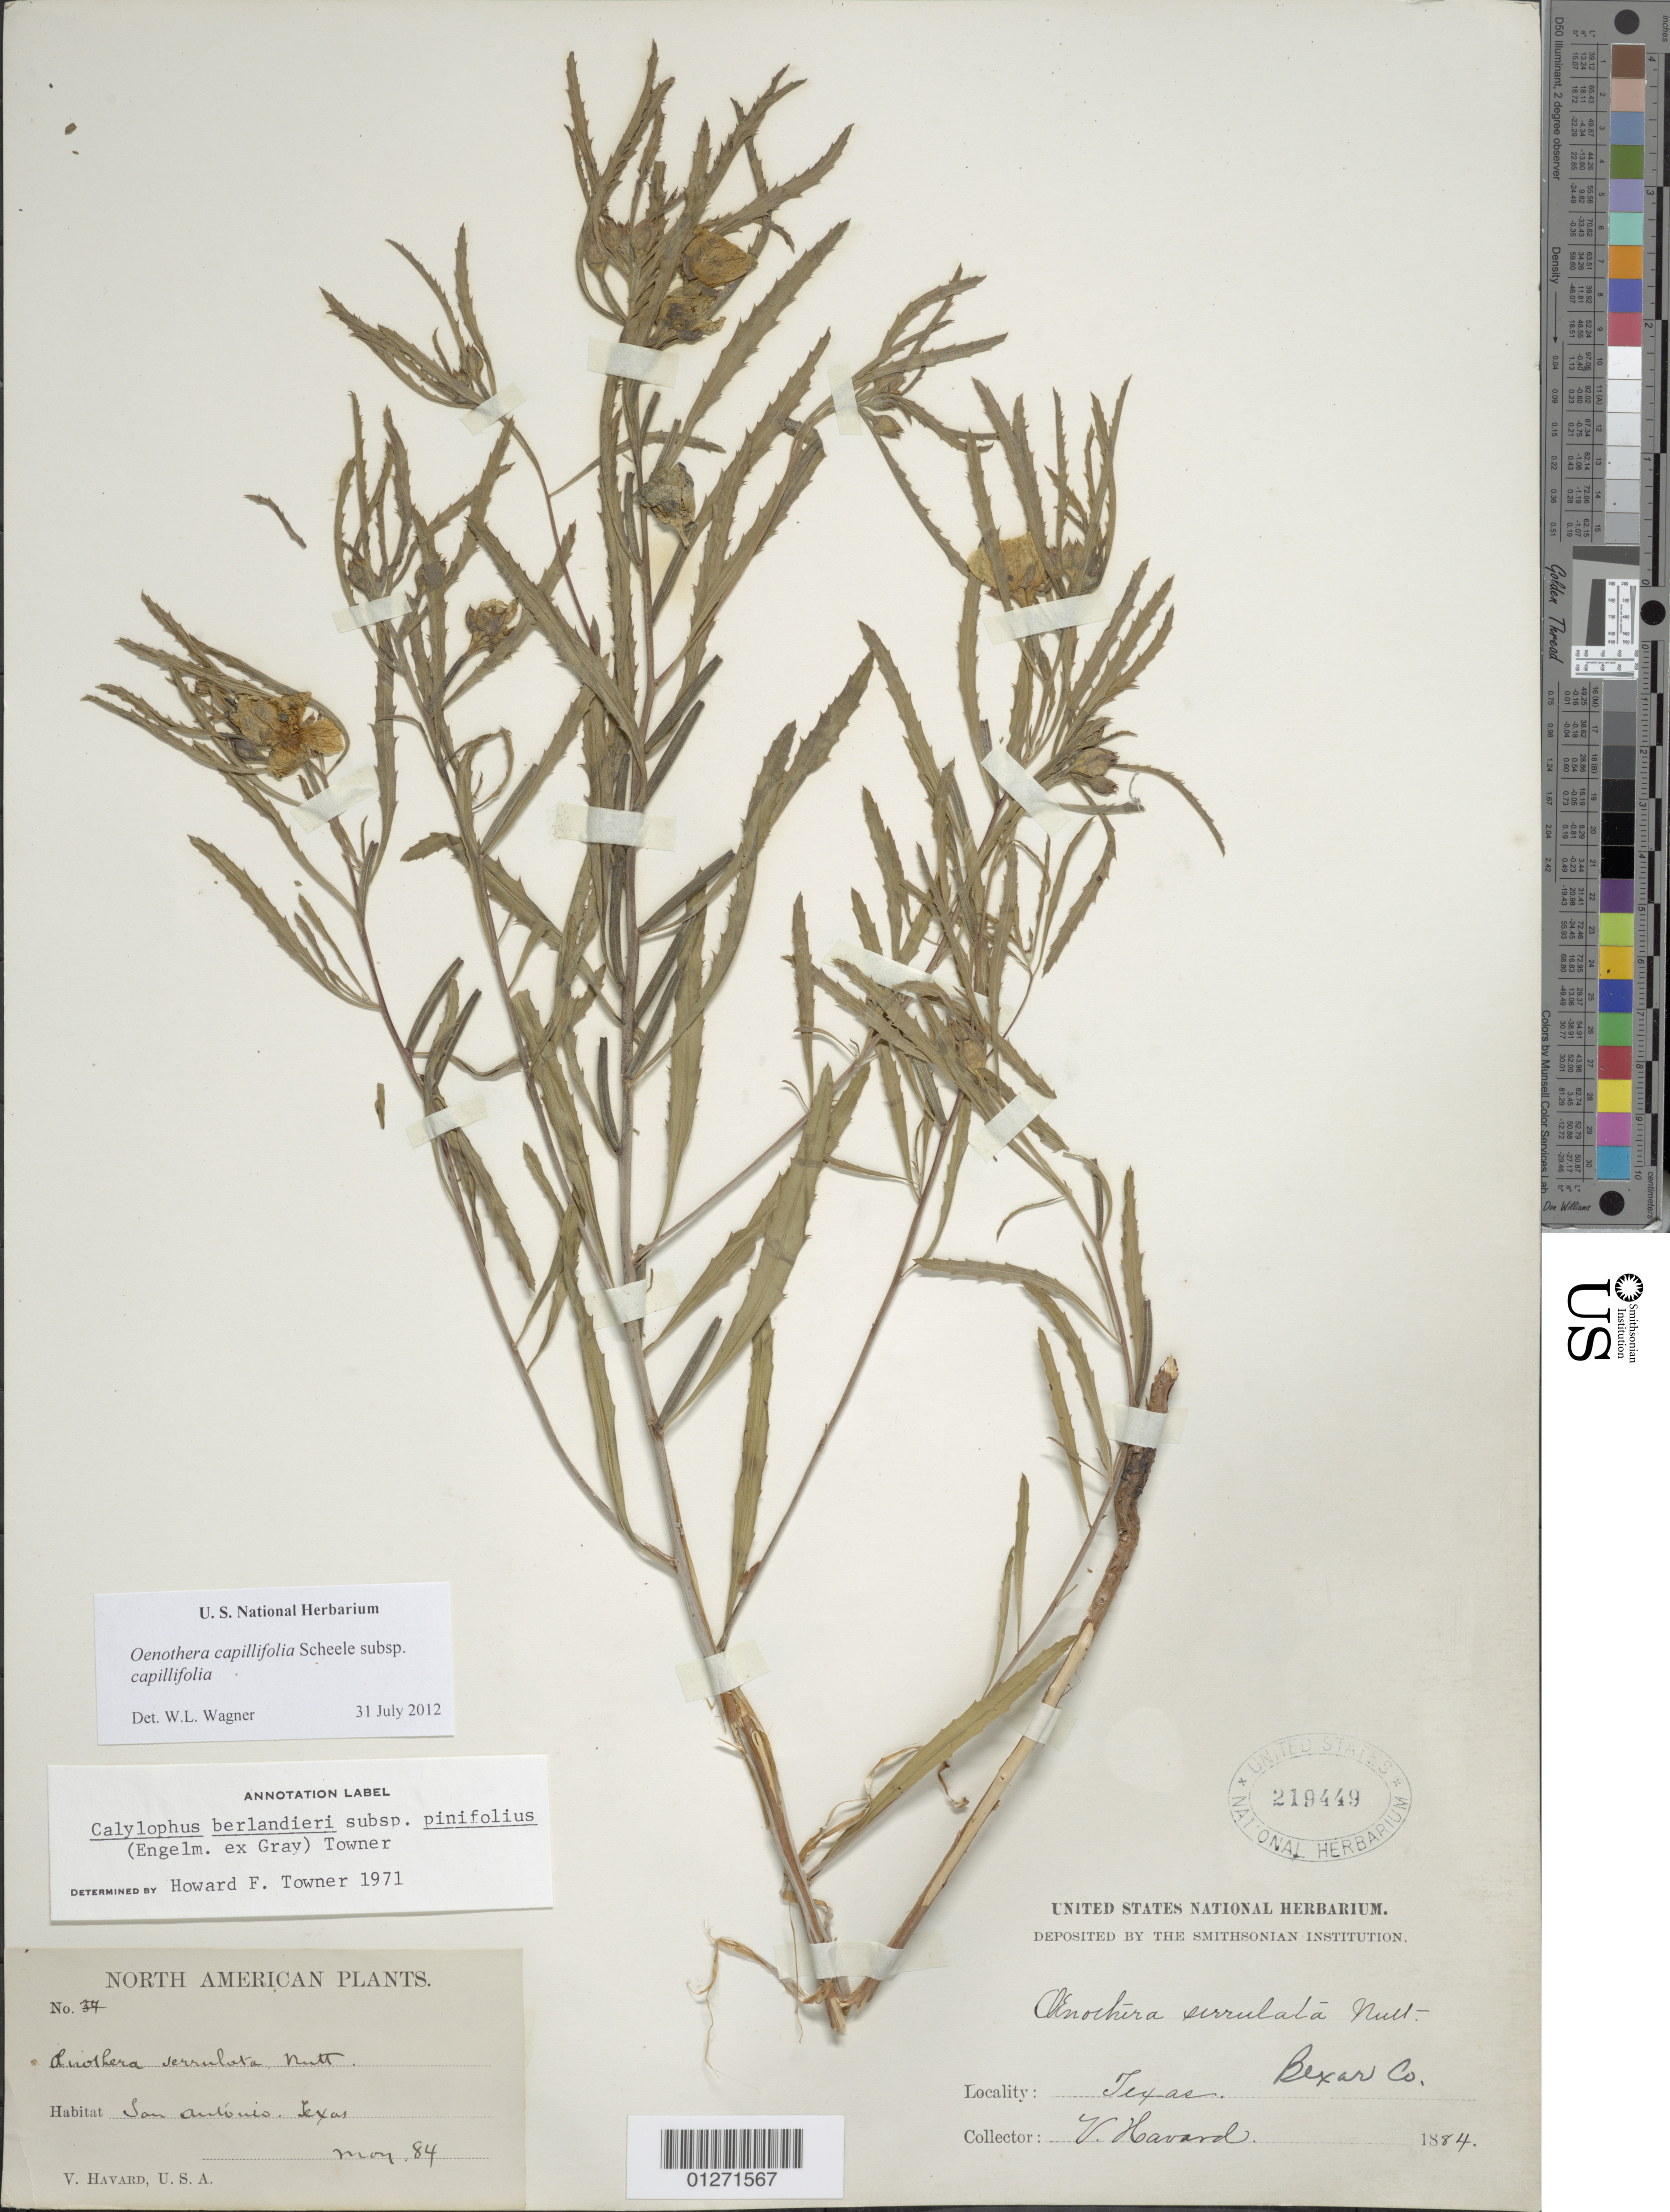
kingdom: Plantae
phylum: Tracheophyta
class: Magnoliopsida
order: Myrtales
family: Onagraceae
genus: Oenothera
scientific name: Oenothera capillifolia subsp. capillifolia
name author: Scheele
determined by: Wagner, W. L., (BOT), Smithsonian Institution - National Museum of Natural History (UNITED STATES)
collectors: V. Havard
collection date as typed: May 1884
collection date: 1884-05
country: United States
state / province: Texas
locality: San Antonio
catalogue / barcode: US 219449